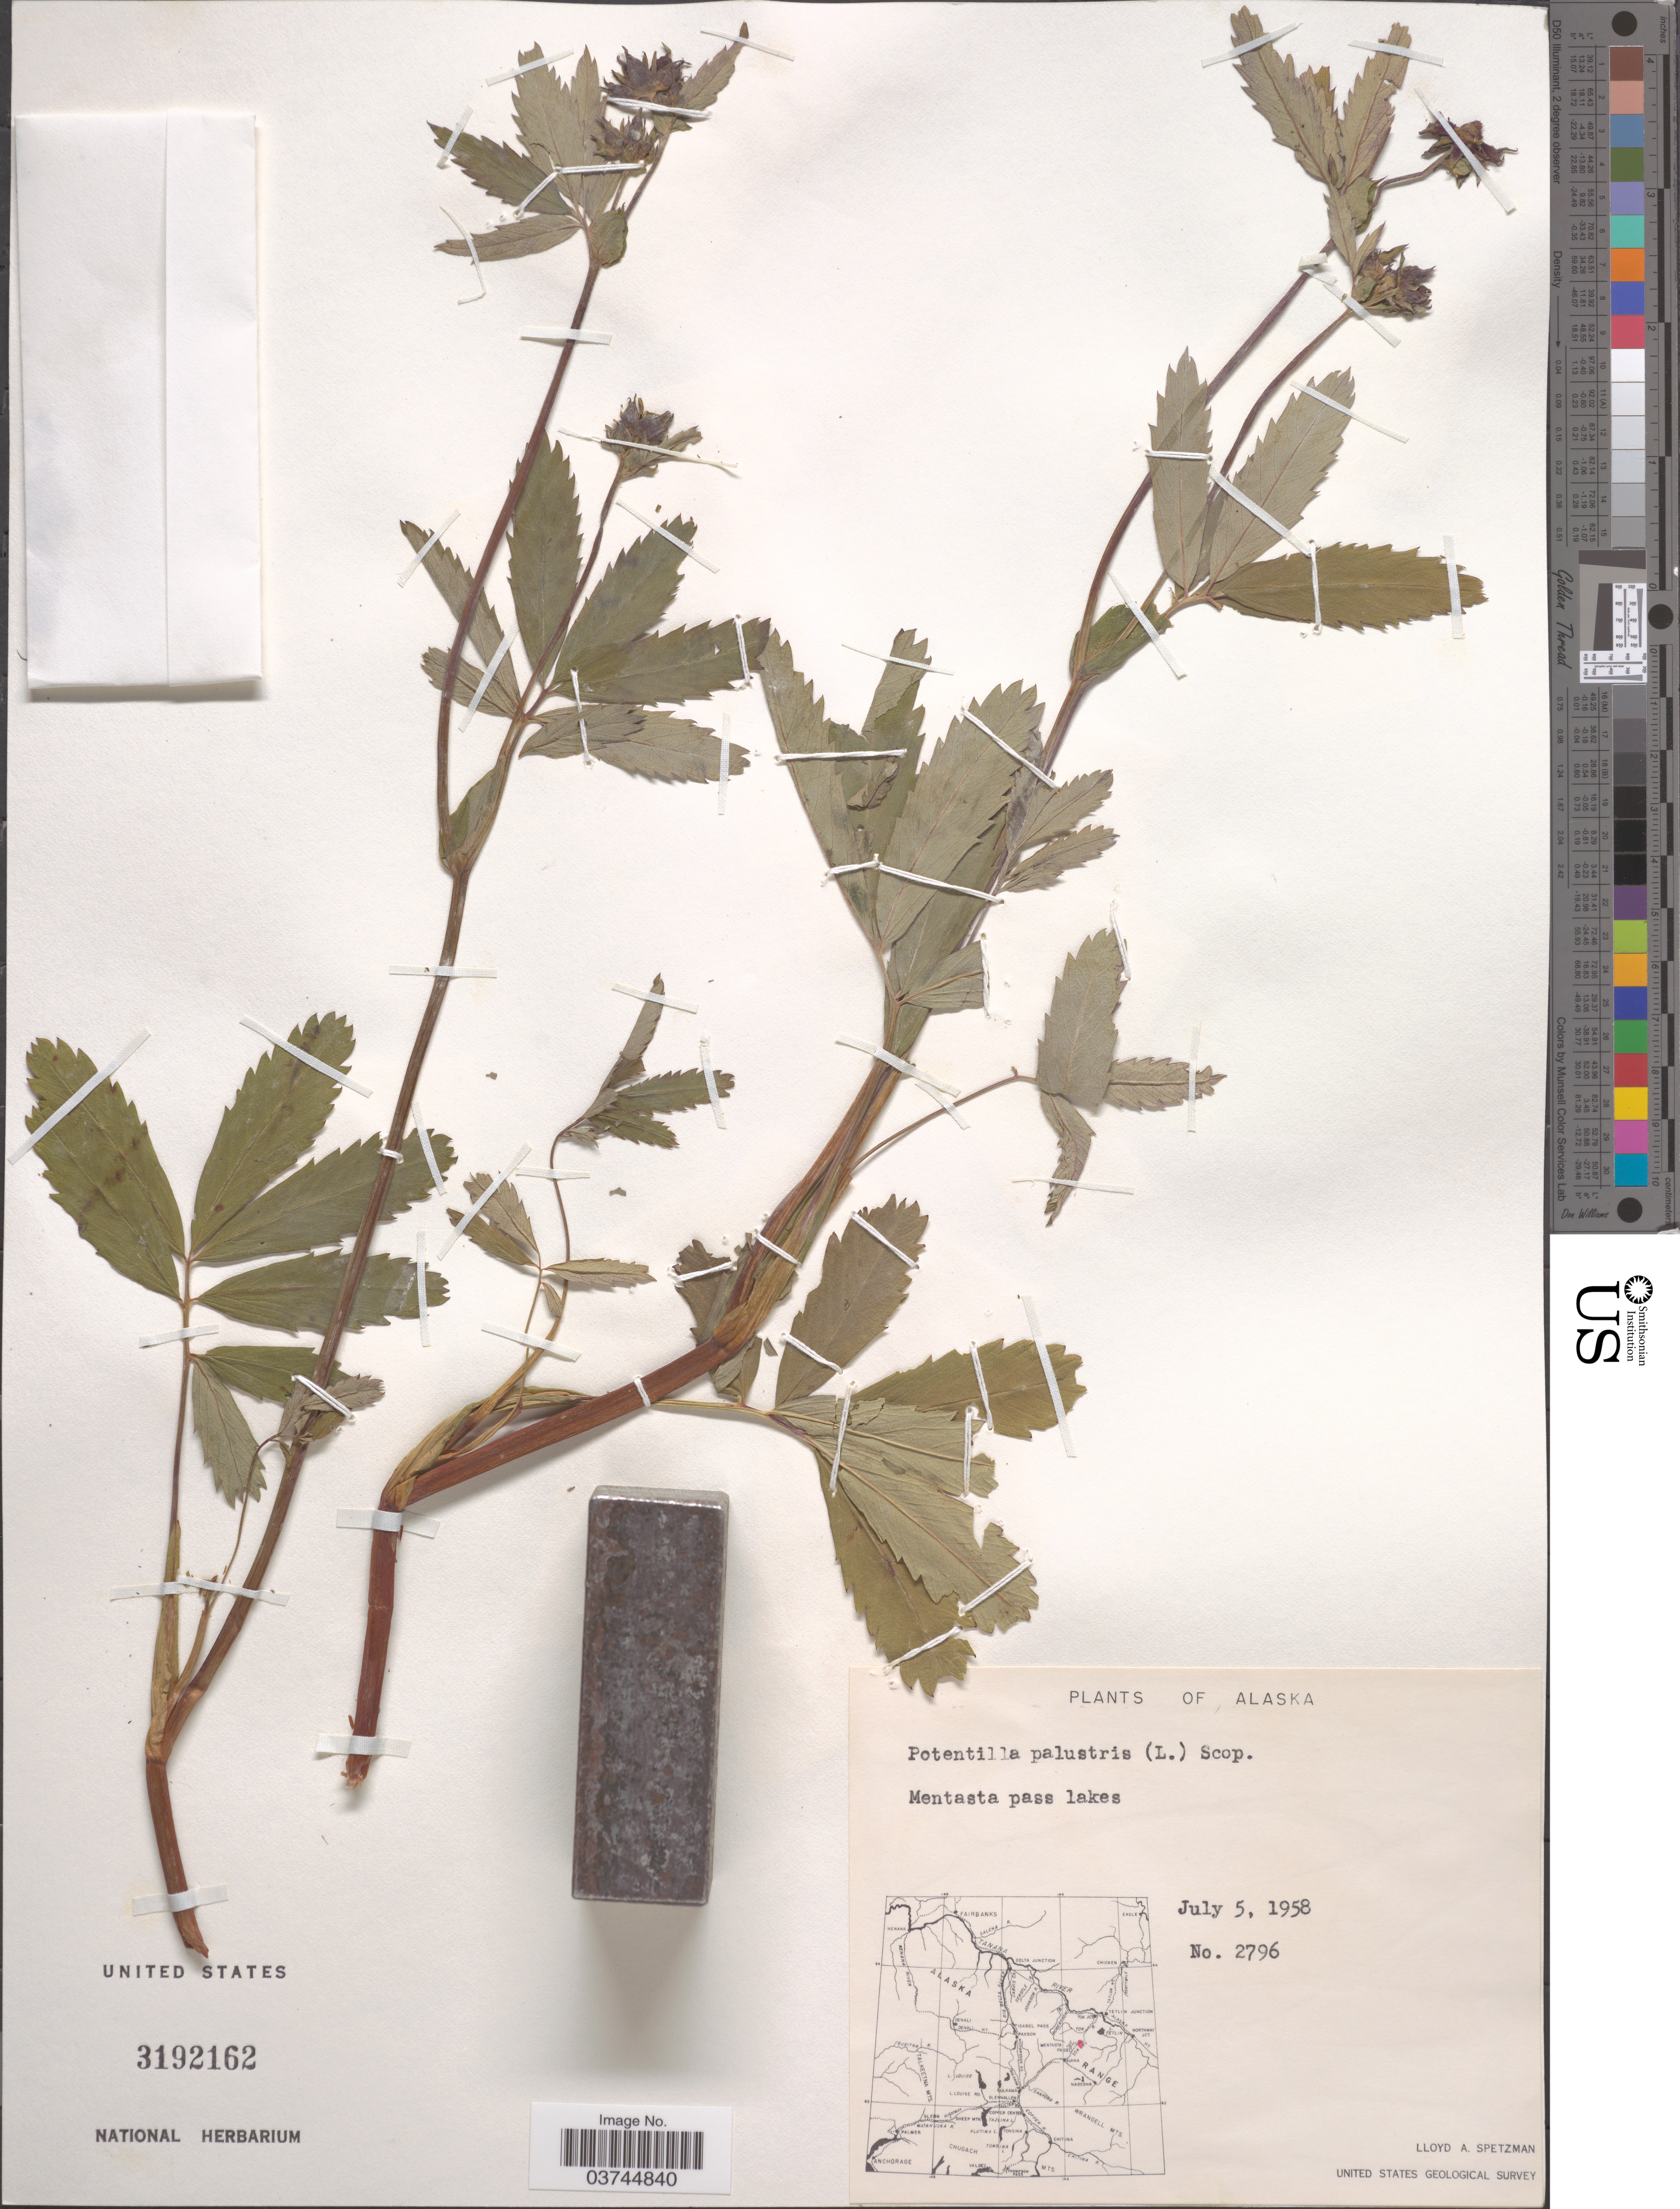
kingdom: Plantae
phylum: Tracheophyta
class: Magnoliopsida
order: Rosales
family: Rosaceae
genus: Comarum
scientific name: Comarum palustre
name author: L.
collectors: L. Spetzman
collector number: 2796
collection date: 1958-07-05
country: United States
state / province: Alaska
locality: Mentasta pass lakes.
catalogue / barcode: US 3192162